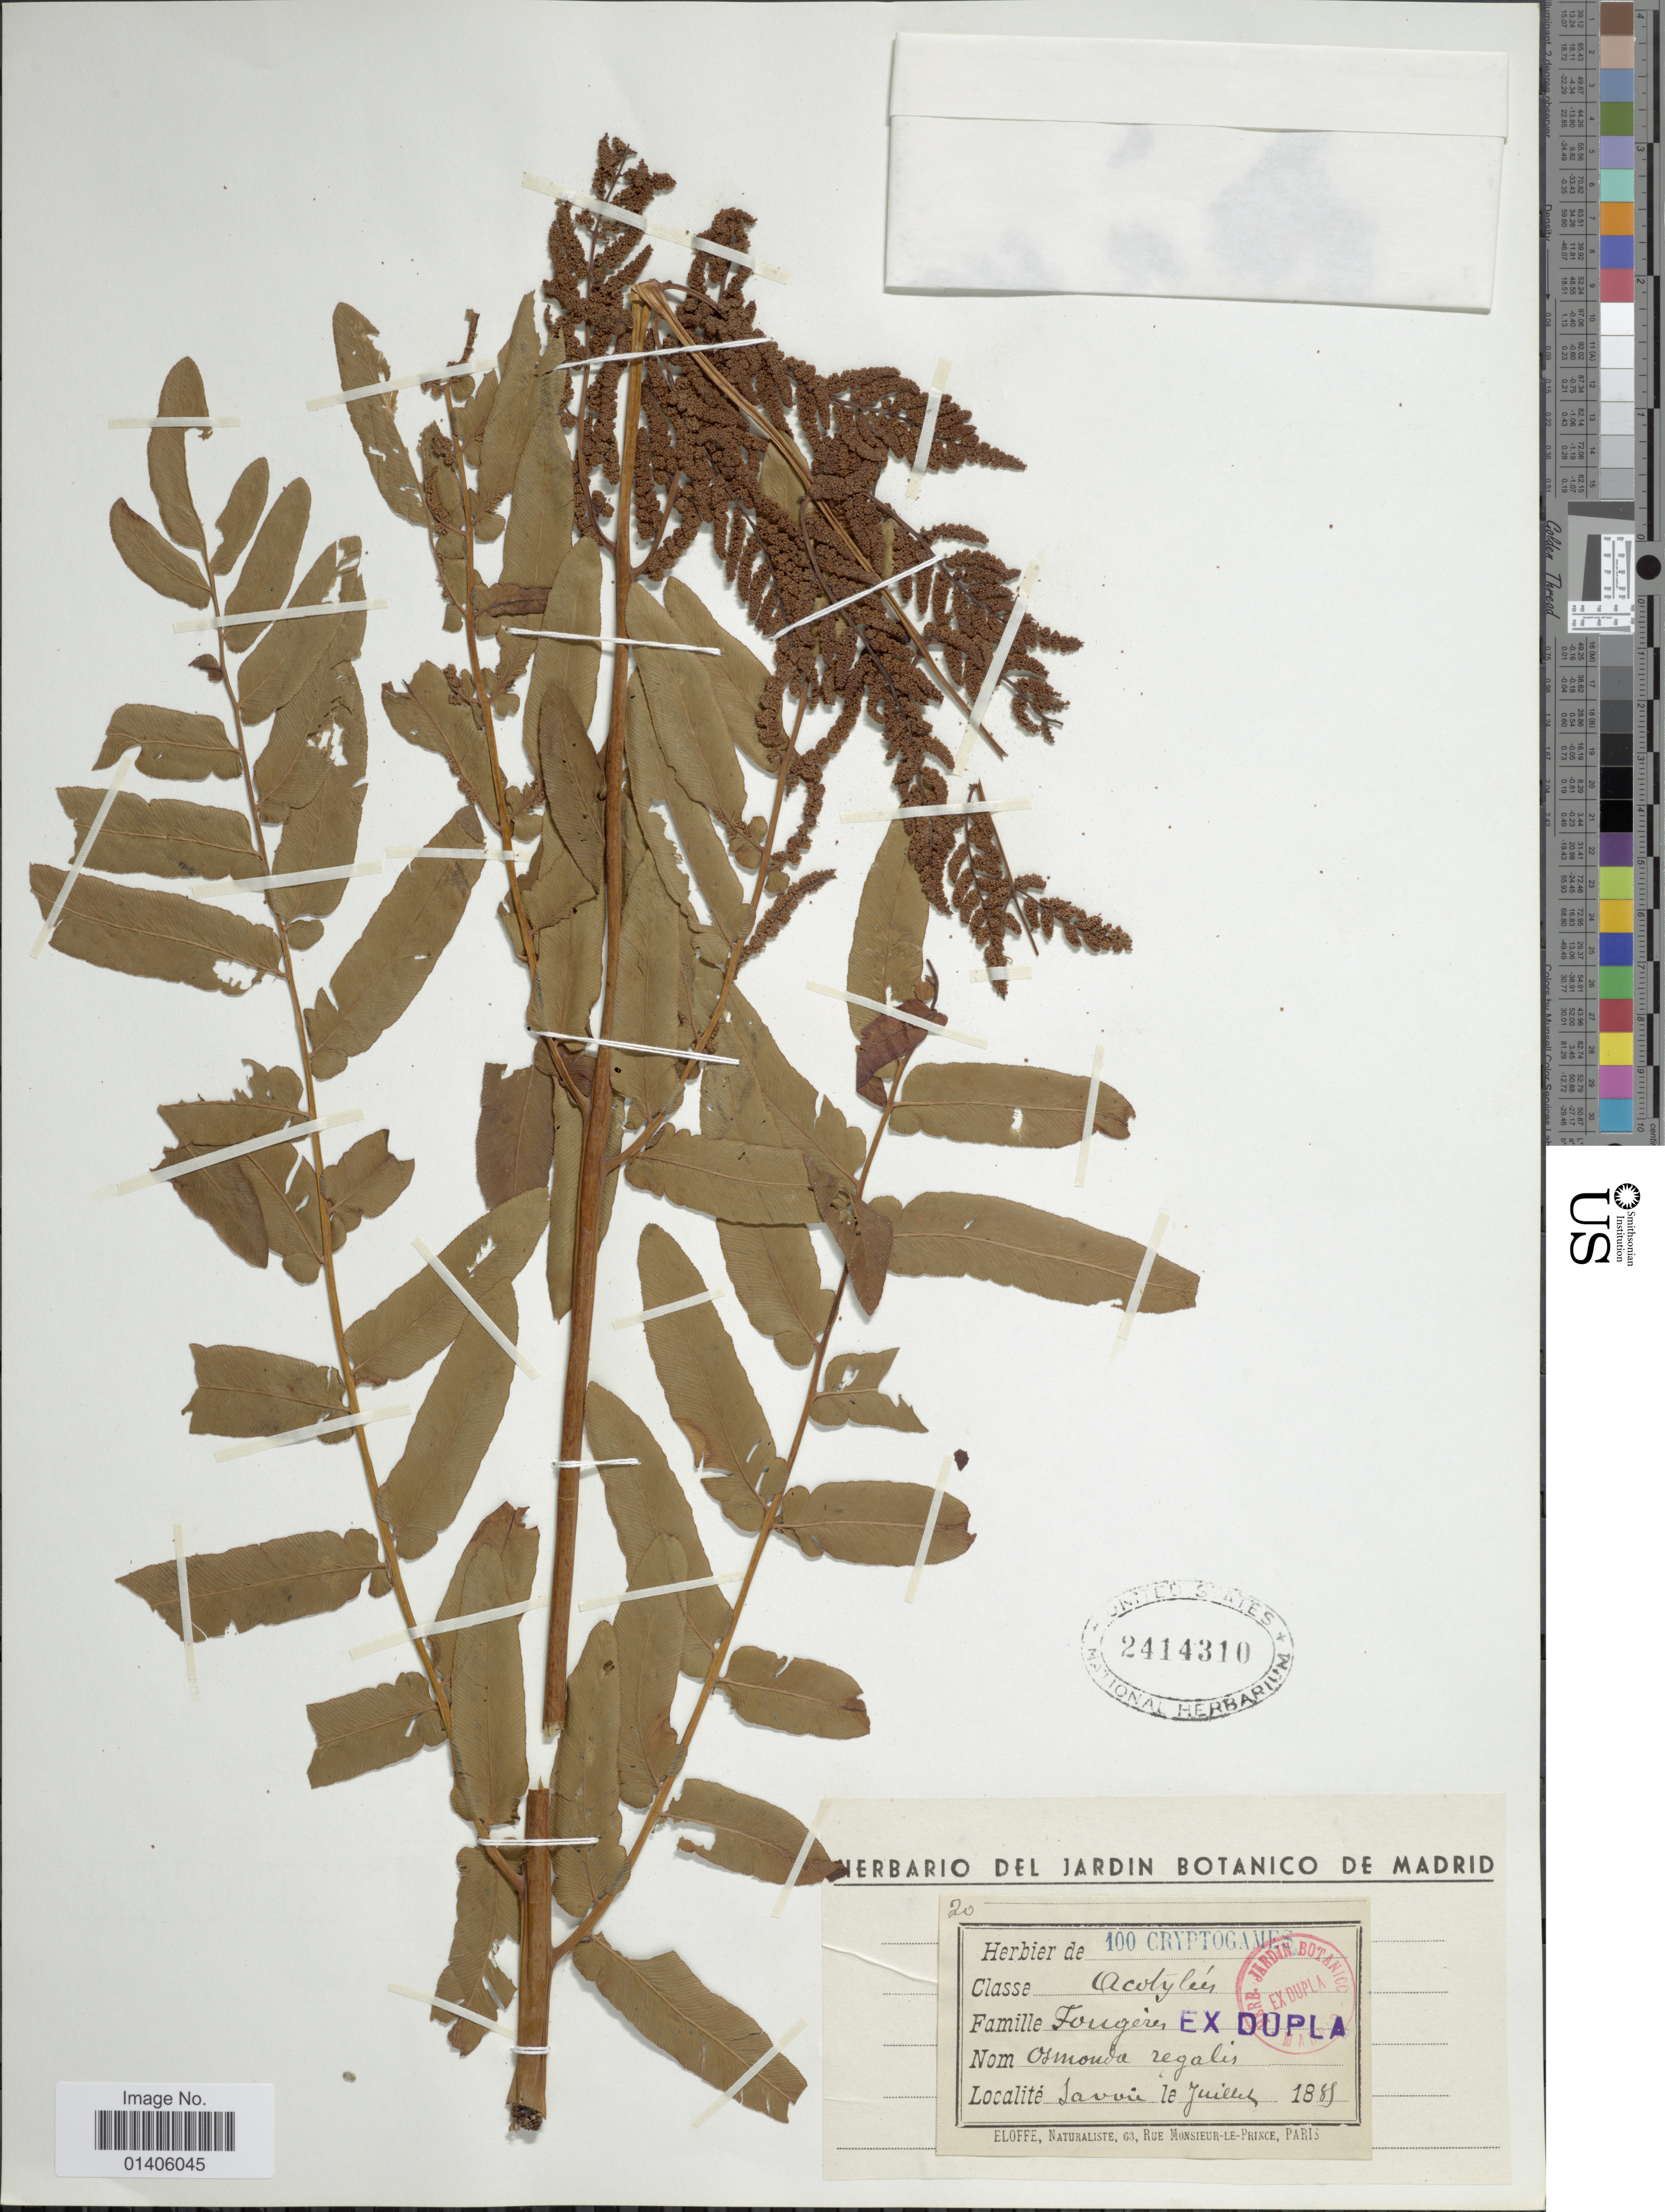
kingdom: Plantae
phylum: Tracheophyta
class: Polypodiopsida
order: Osmundales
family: Osmundaceae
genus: Osmunda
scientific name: Osmunda regalis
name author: L.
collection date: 1889-07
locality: Savoie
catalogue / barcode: US 2414310